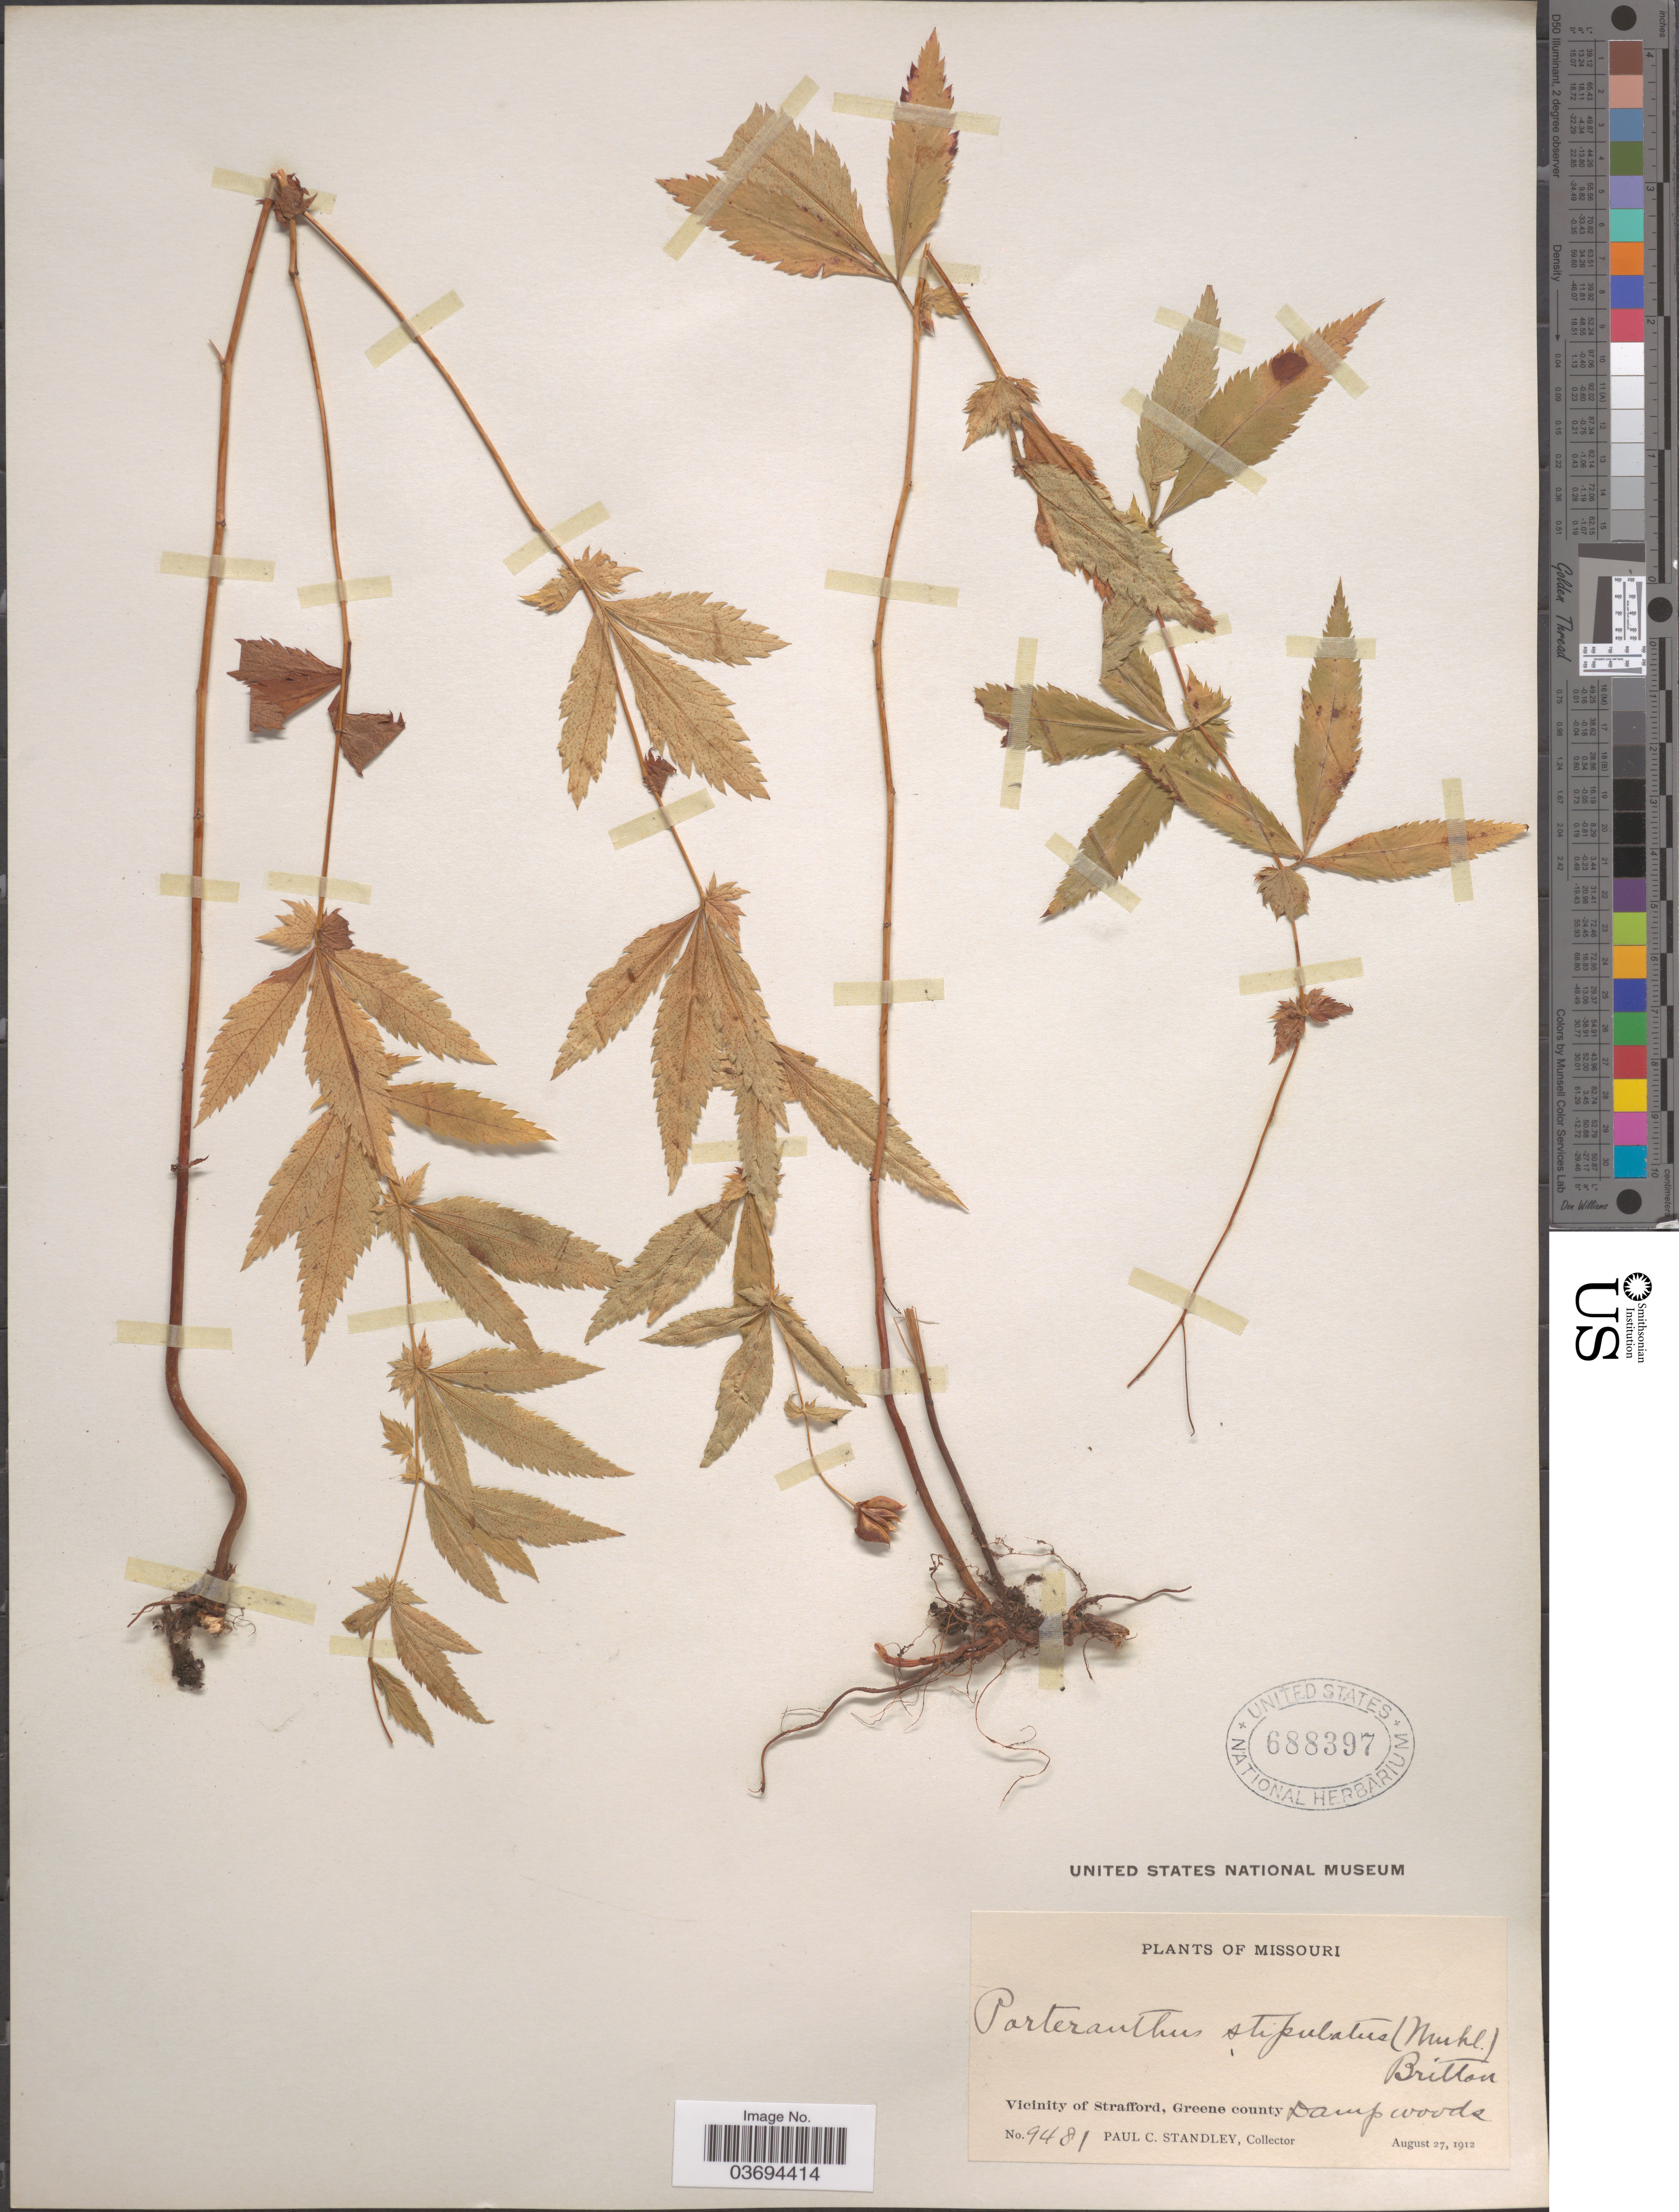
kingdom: Plantae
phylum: Tracheophyta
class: Magnoliopsida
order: Rosales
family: Rosaceae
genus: Gillenia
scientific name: Gillenia stipulata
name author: (Muhl. ex Willd.) Nutt.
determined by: Strong, Mark T., (BOT), Smithsonian Institution - National Museum of Natural History (UNITED STATES)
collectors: P. C. Standley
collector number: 9481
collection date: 1912-08-27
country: United States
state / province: Missouri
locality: Vicinity of Strafford, Greene county.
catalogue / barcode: US 688397